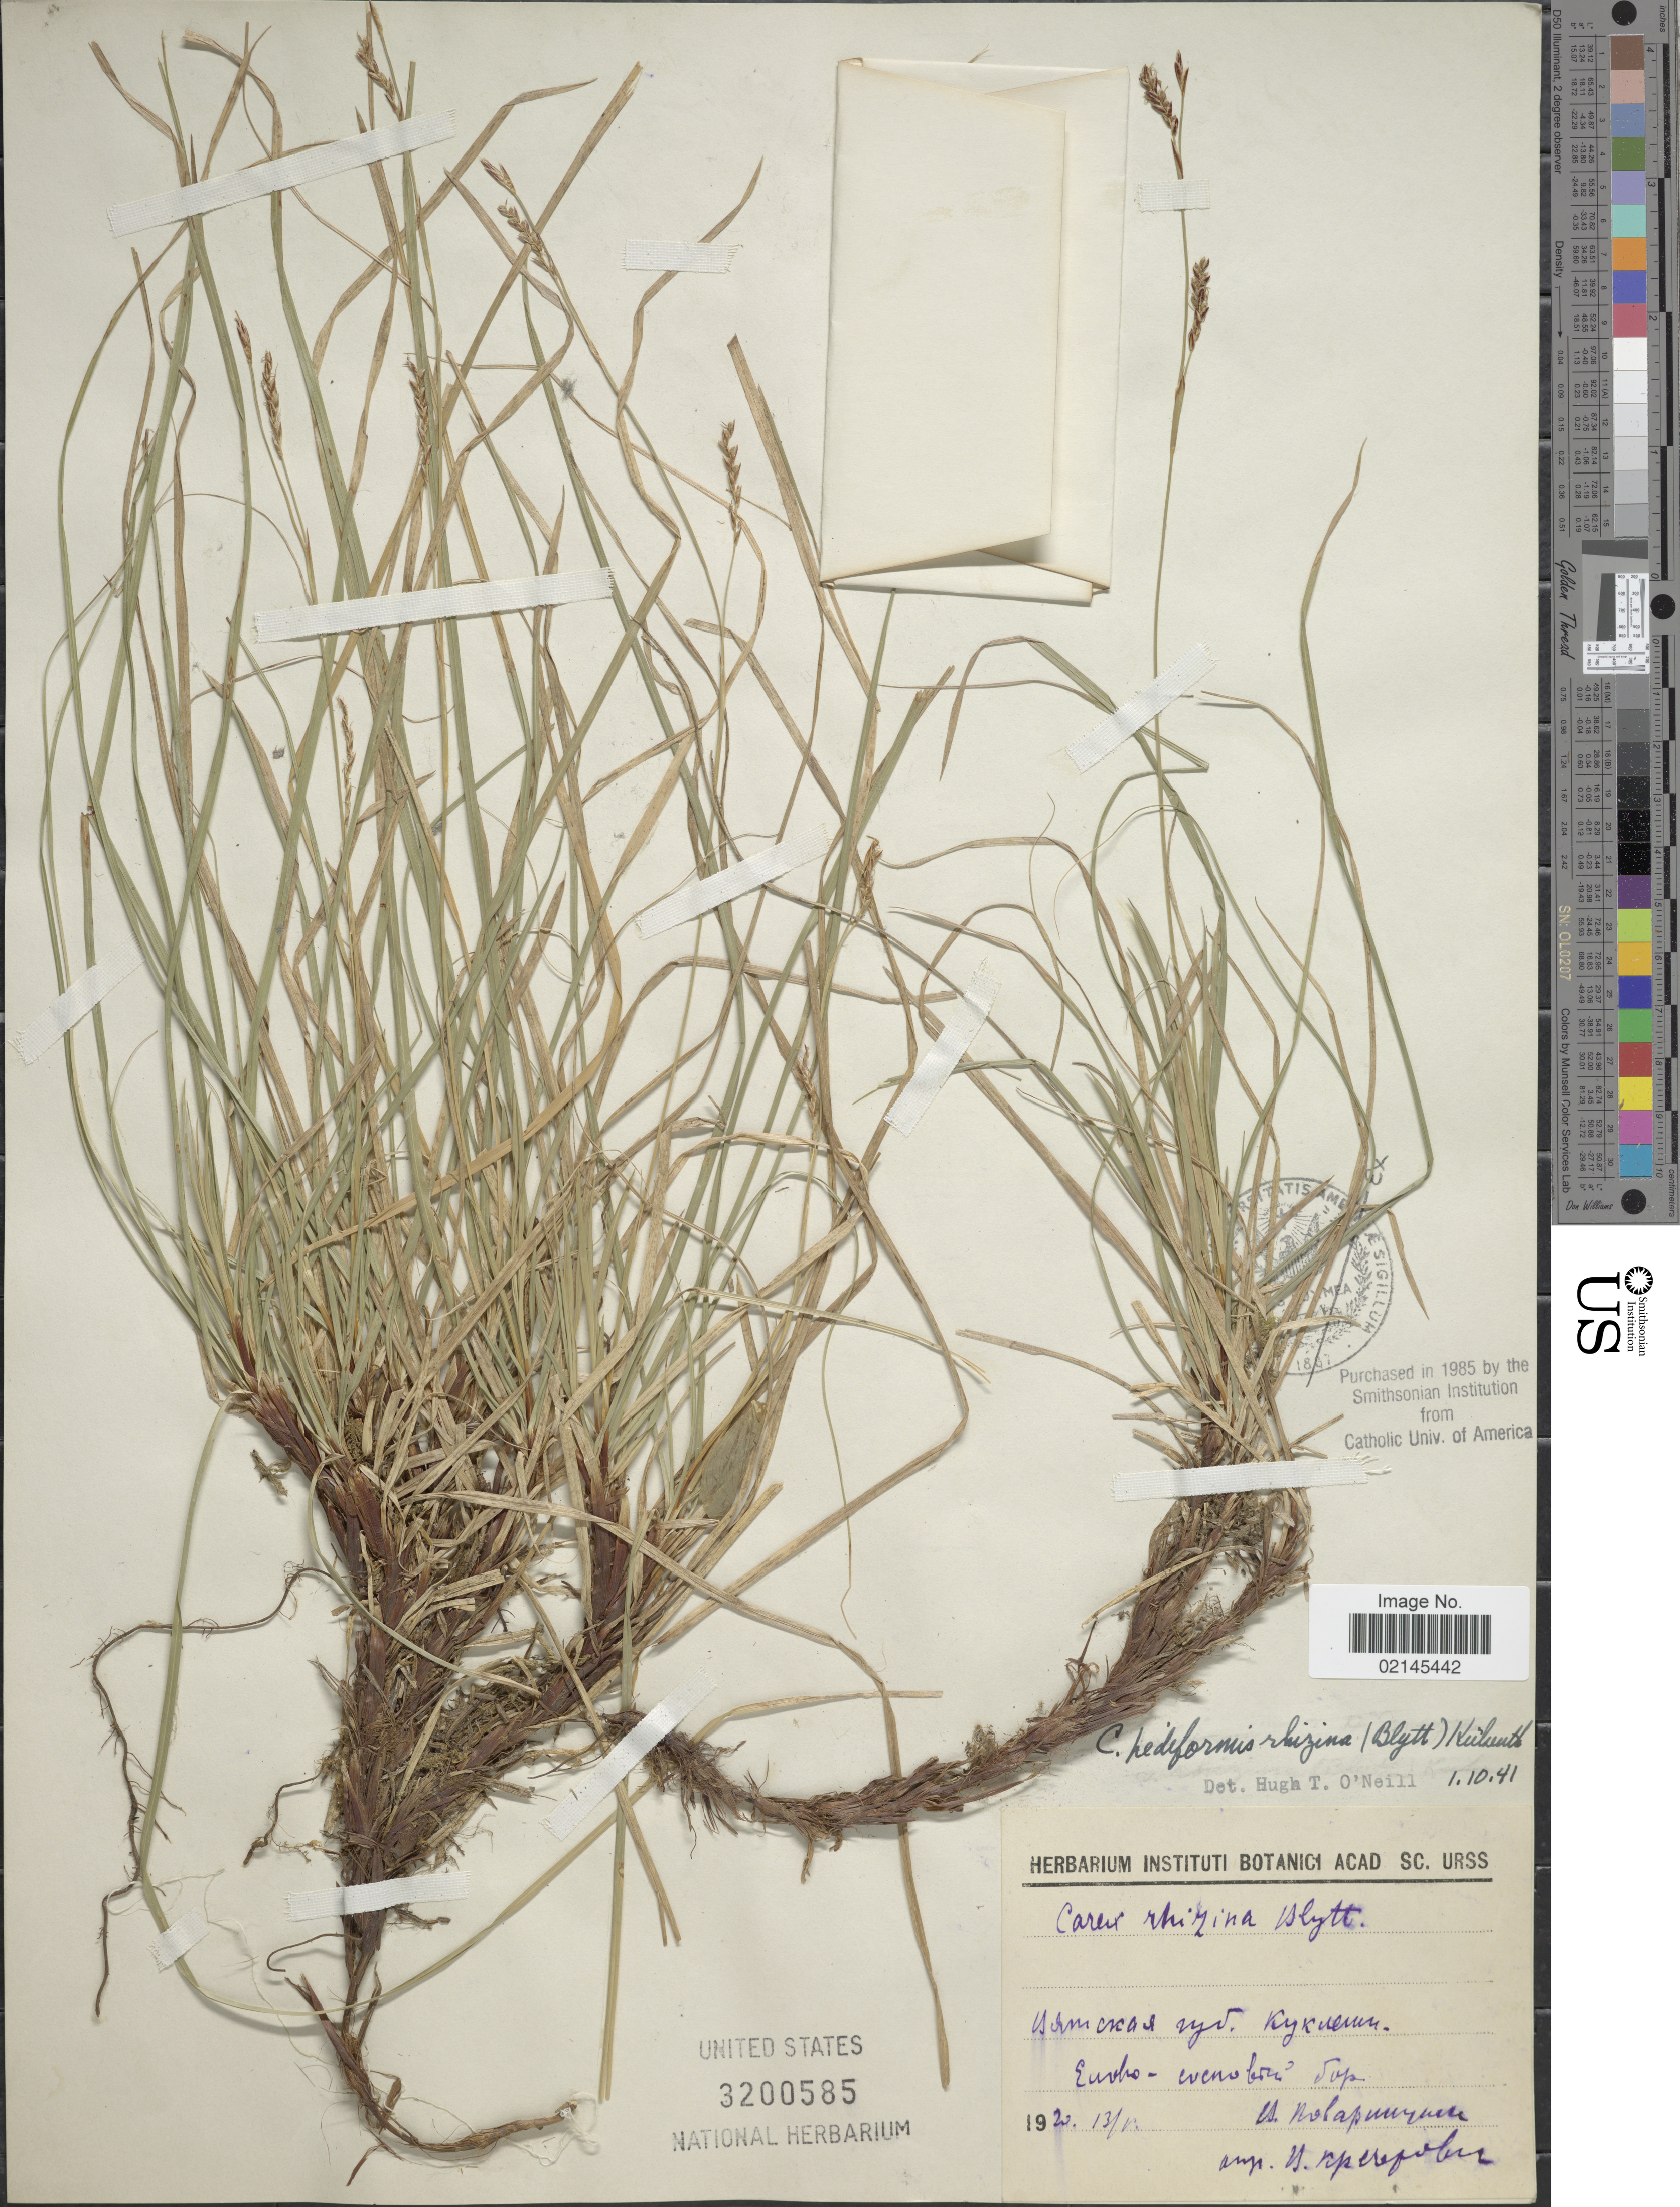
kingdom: Plantae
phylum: Tracheophyta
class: Liliopsida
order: Poales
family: Cyperaceae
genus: Carex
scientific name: Carex pediformis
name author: C.A. Mey.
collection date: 1920-05-13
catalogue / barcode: US 3200585